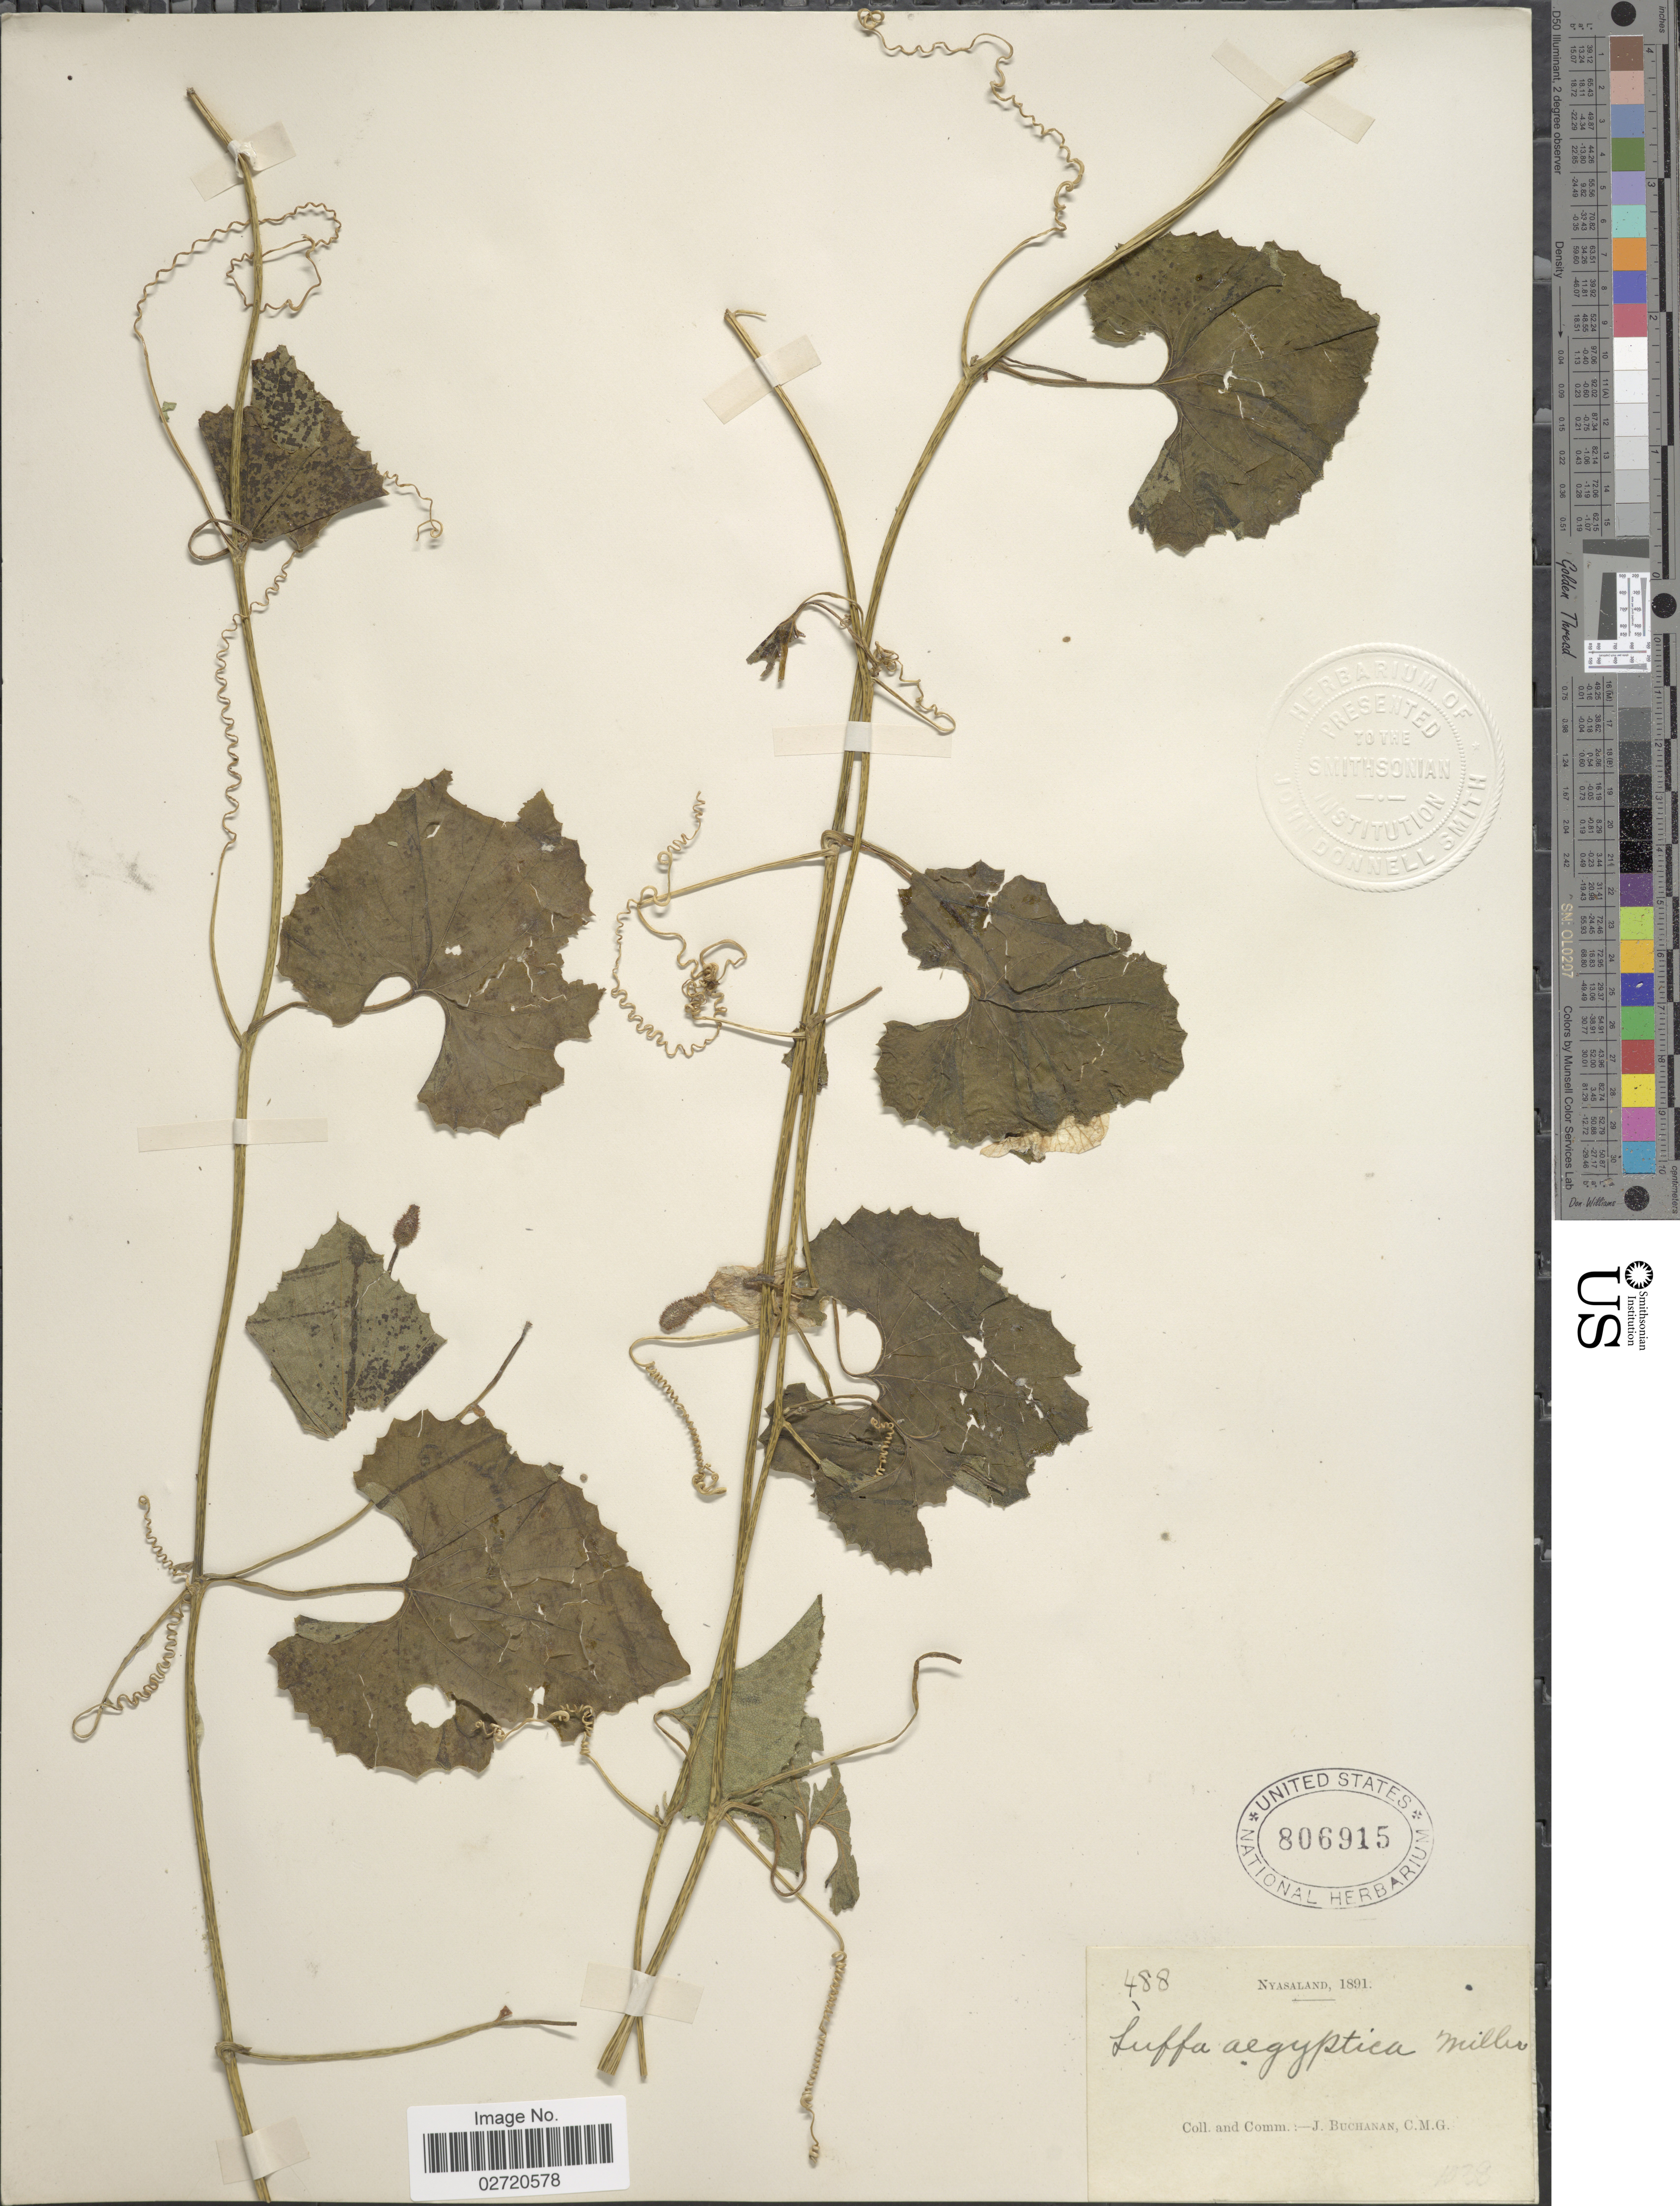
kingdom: Plantae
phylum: Tracheophyta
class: Magnoliopsida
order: Cucurbitales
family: Cucurbitaceae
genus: Luffa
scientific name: Luffa aegyptiaca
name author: Mill.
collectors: J. Buchanan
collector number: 488?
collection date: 1891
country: Malawi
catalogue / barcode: US 806915